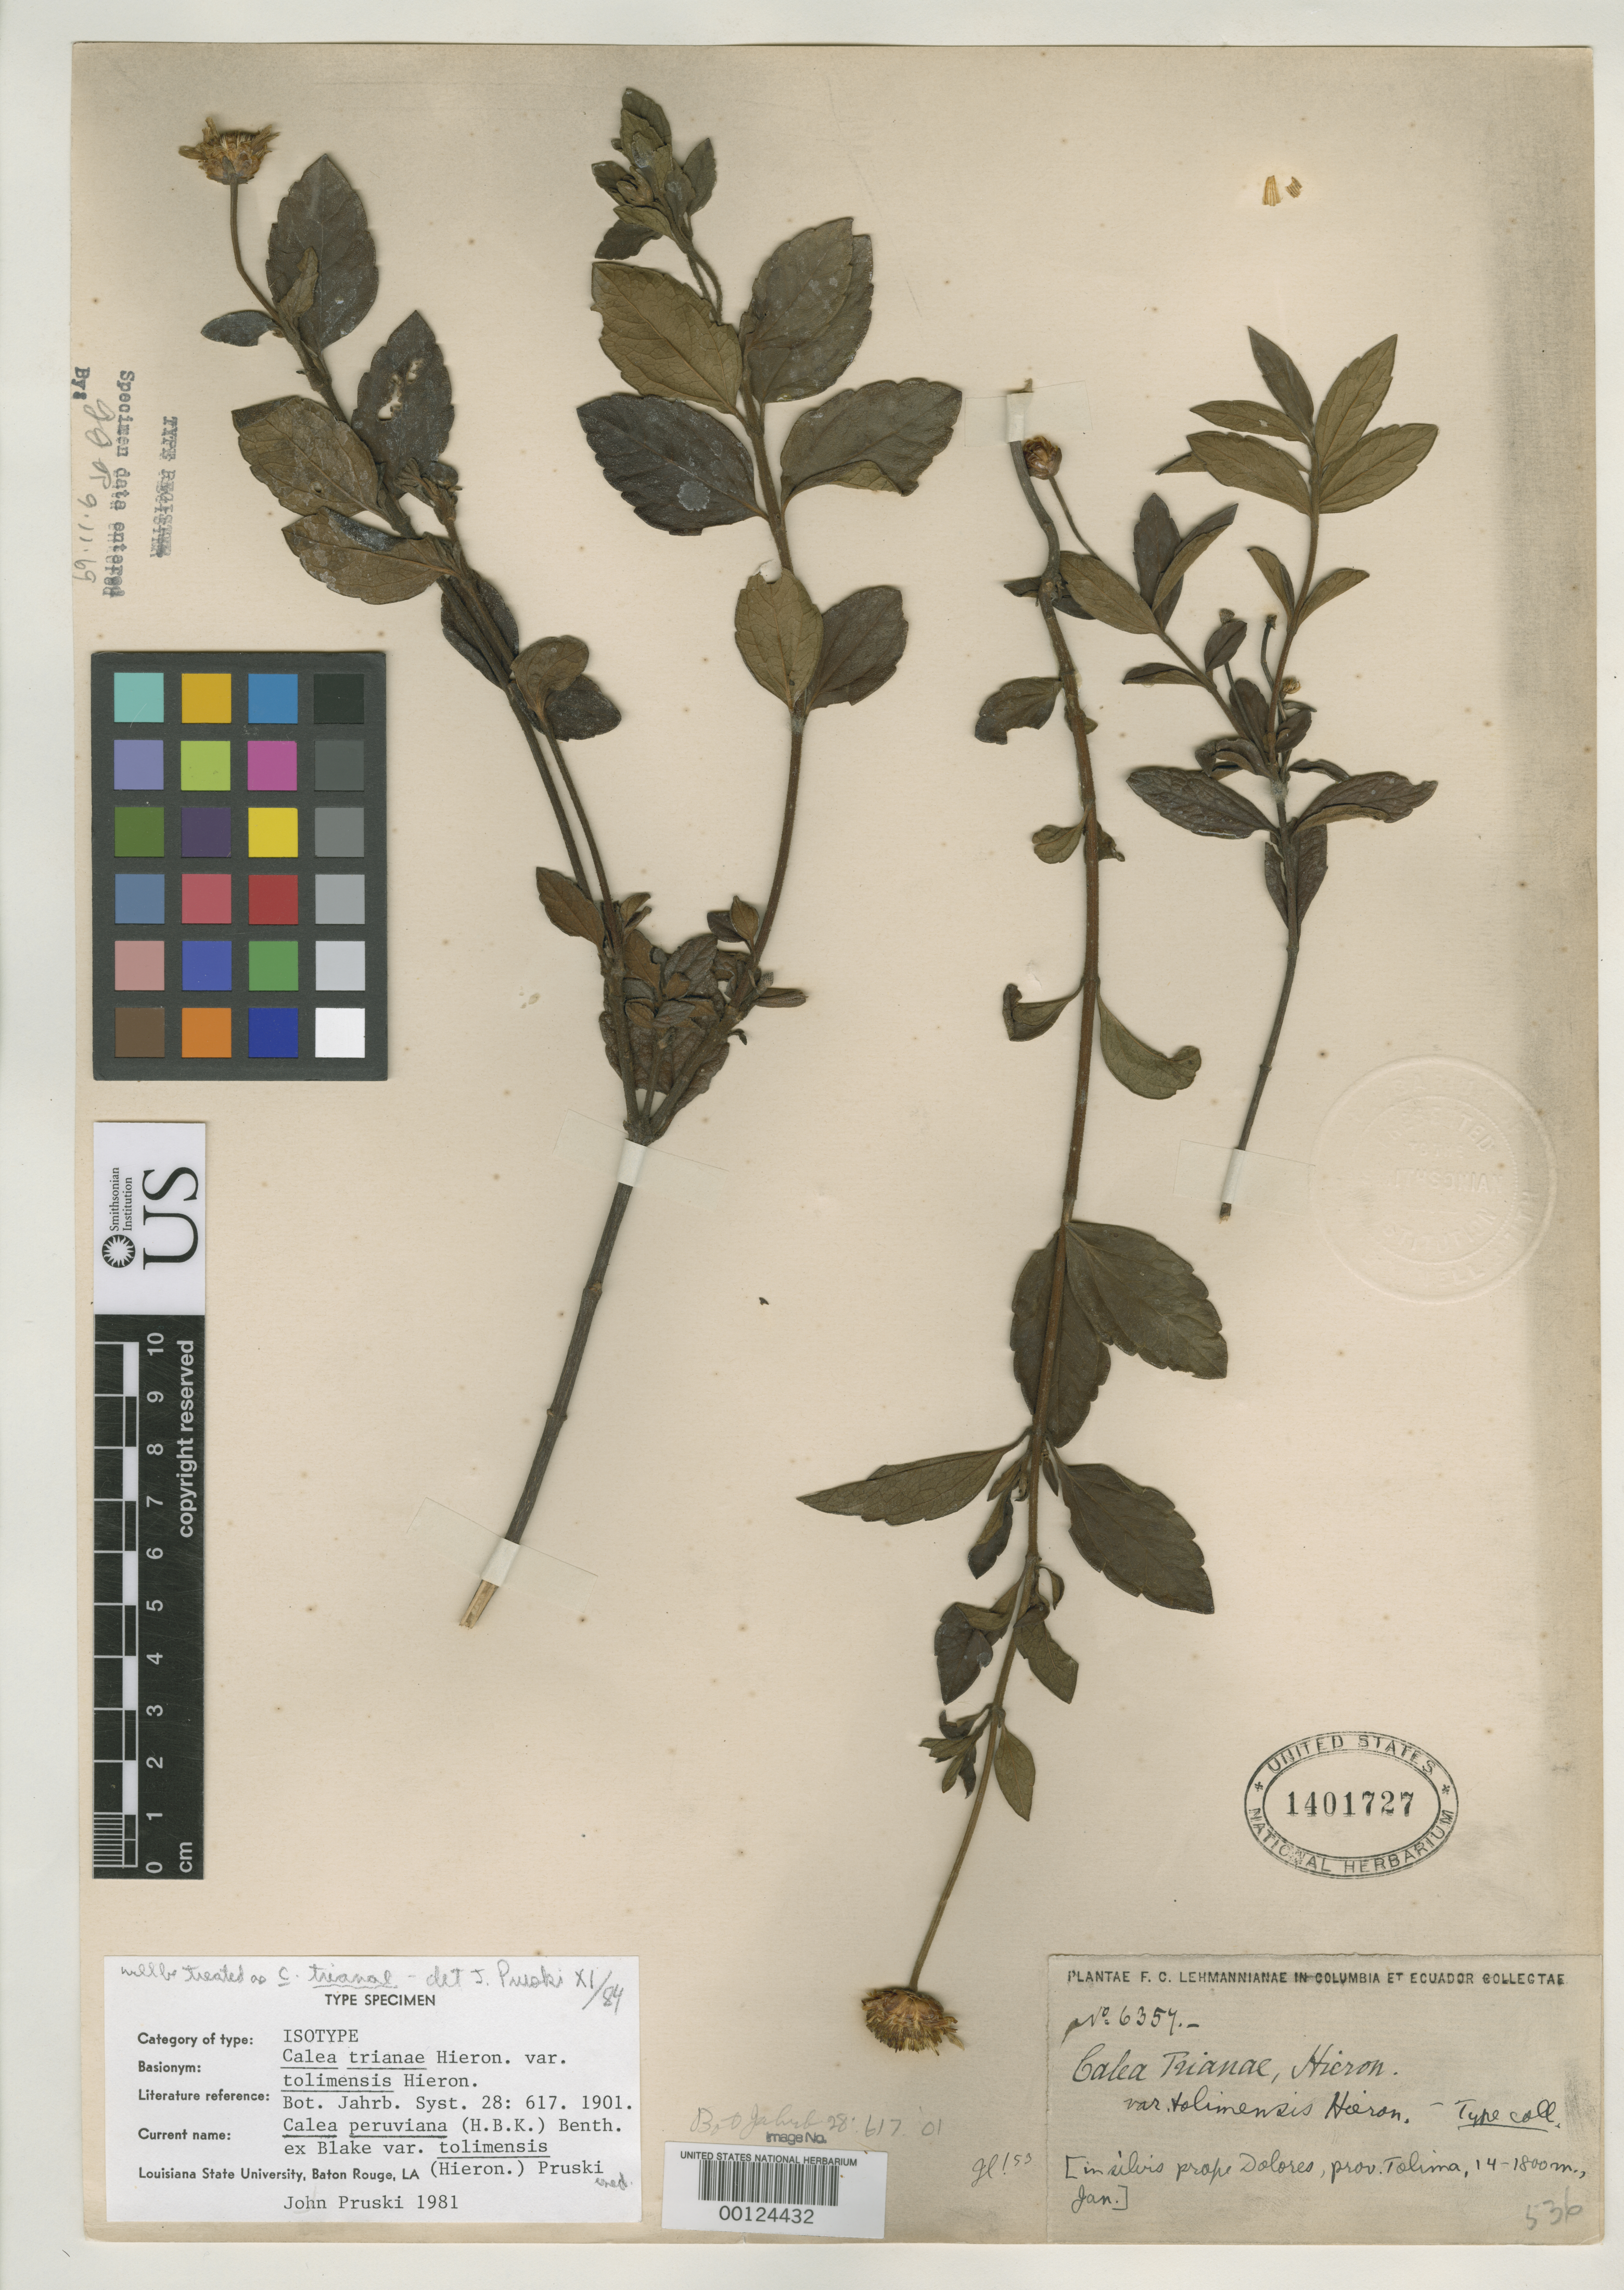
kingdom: Plantae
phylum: Tracheophyta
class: Magnoliopsida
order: Asterales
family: Asteraceae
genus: Calea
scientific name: Calea trianae var. tolimensis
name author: Hieron.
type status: Isotype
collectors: F. C. Lehmann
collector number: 6357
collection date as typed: Jan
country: Colombia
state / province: Tolima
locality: Dolores.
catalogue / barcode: US 1401727